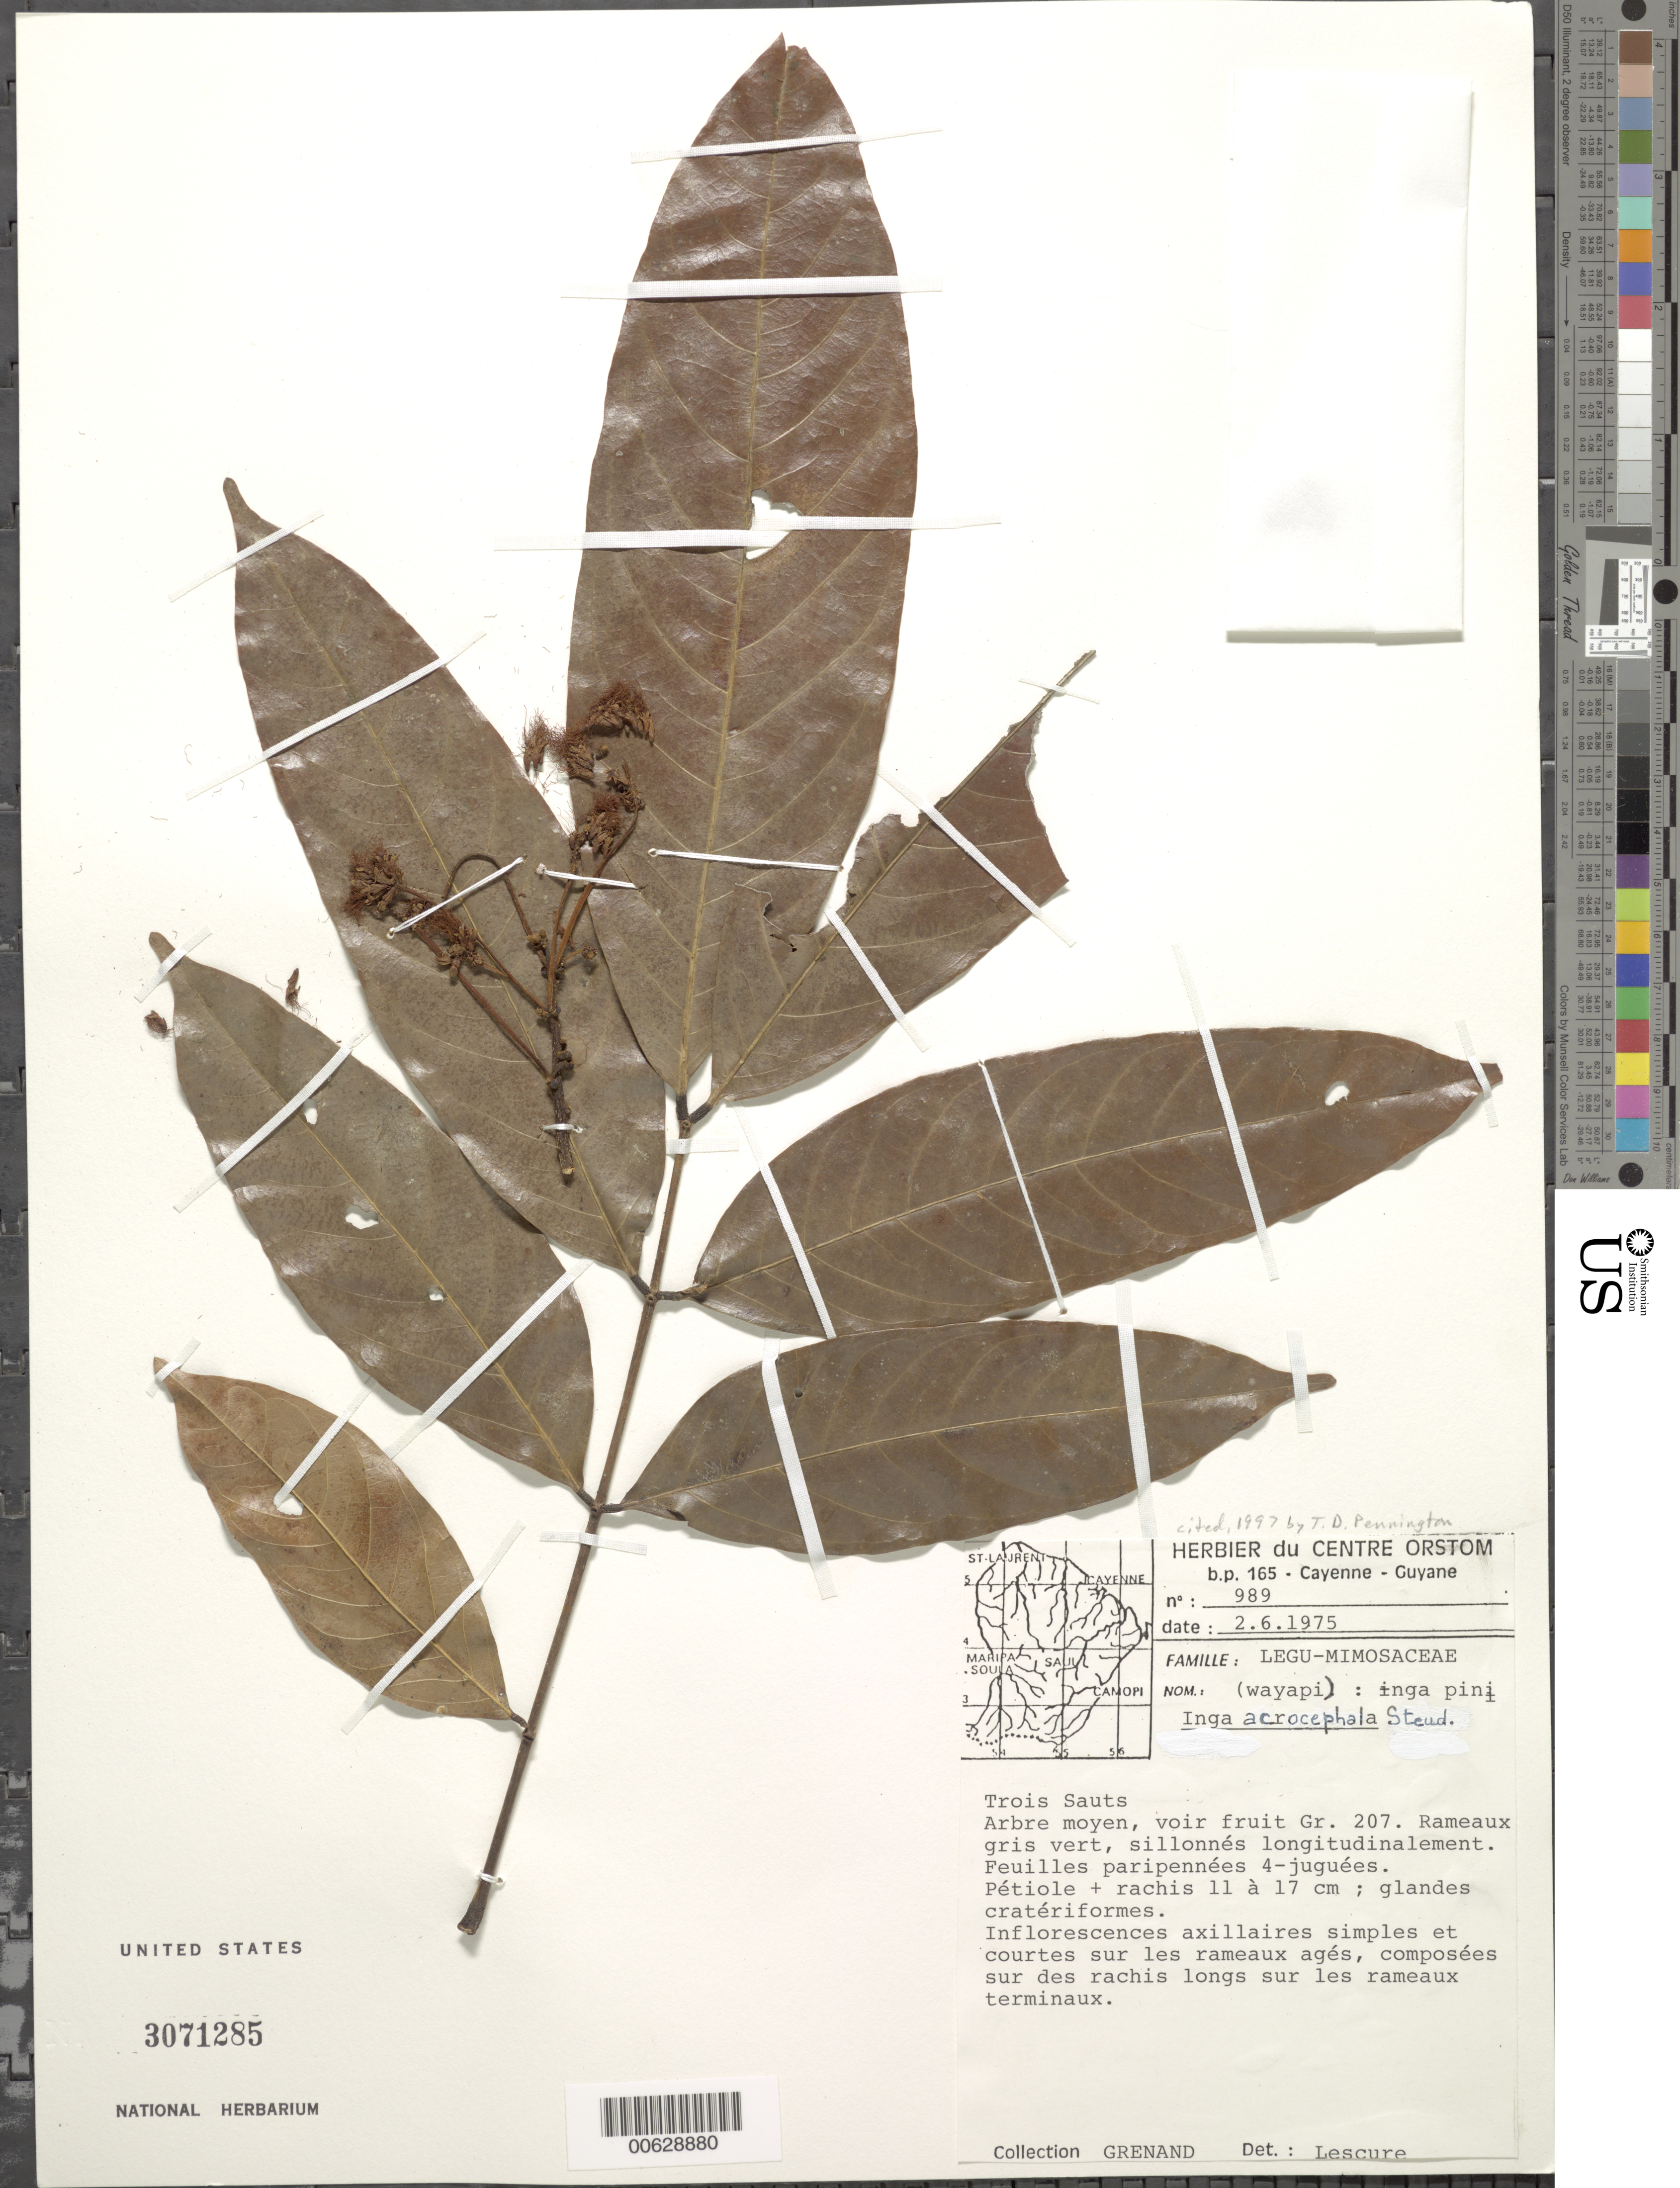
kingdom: Plantae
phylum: Tracheophyta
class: Magnoliopsida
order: Fabales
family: Fabaceae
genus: Inga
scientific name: Inga acrocephala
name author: Steud.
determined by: Lescure, J.- P.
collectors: P. Grenand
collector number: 989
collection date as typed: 2-Jun-75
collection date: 1975-06-02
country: French Guiana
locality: Trois Sauts (Haut Oyapock)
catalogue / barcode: US 3071285